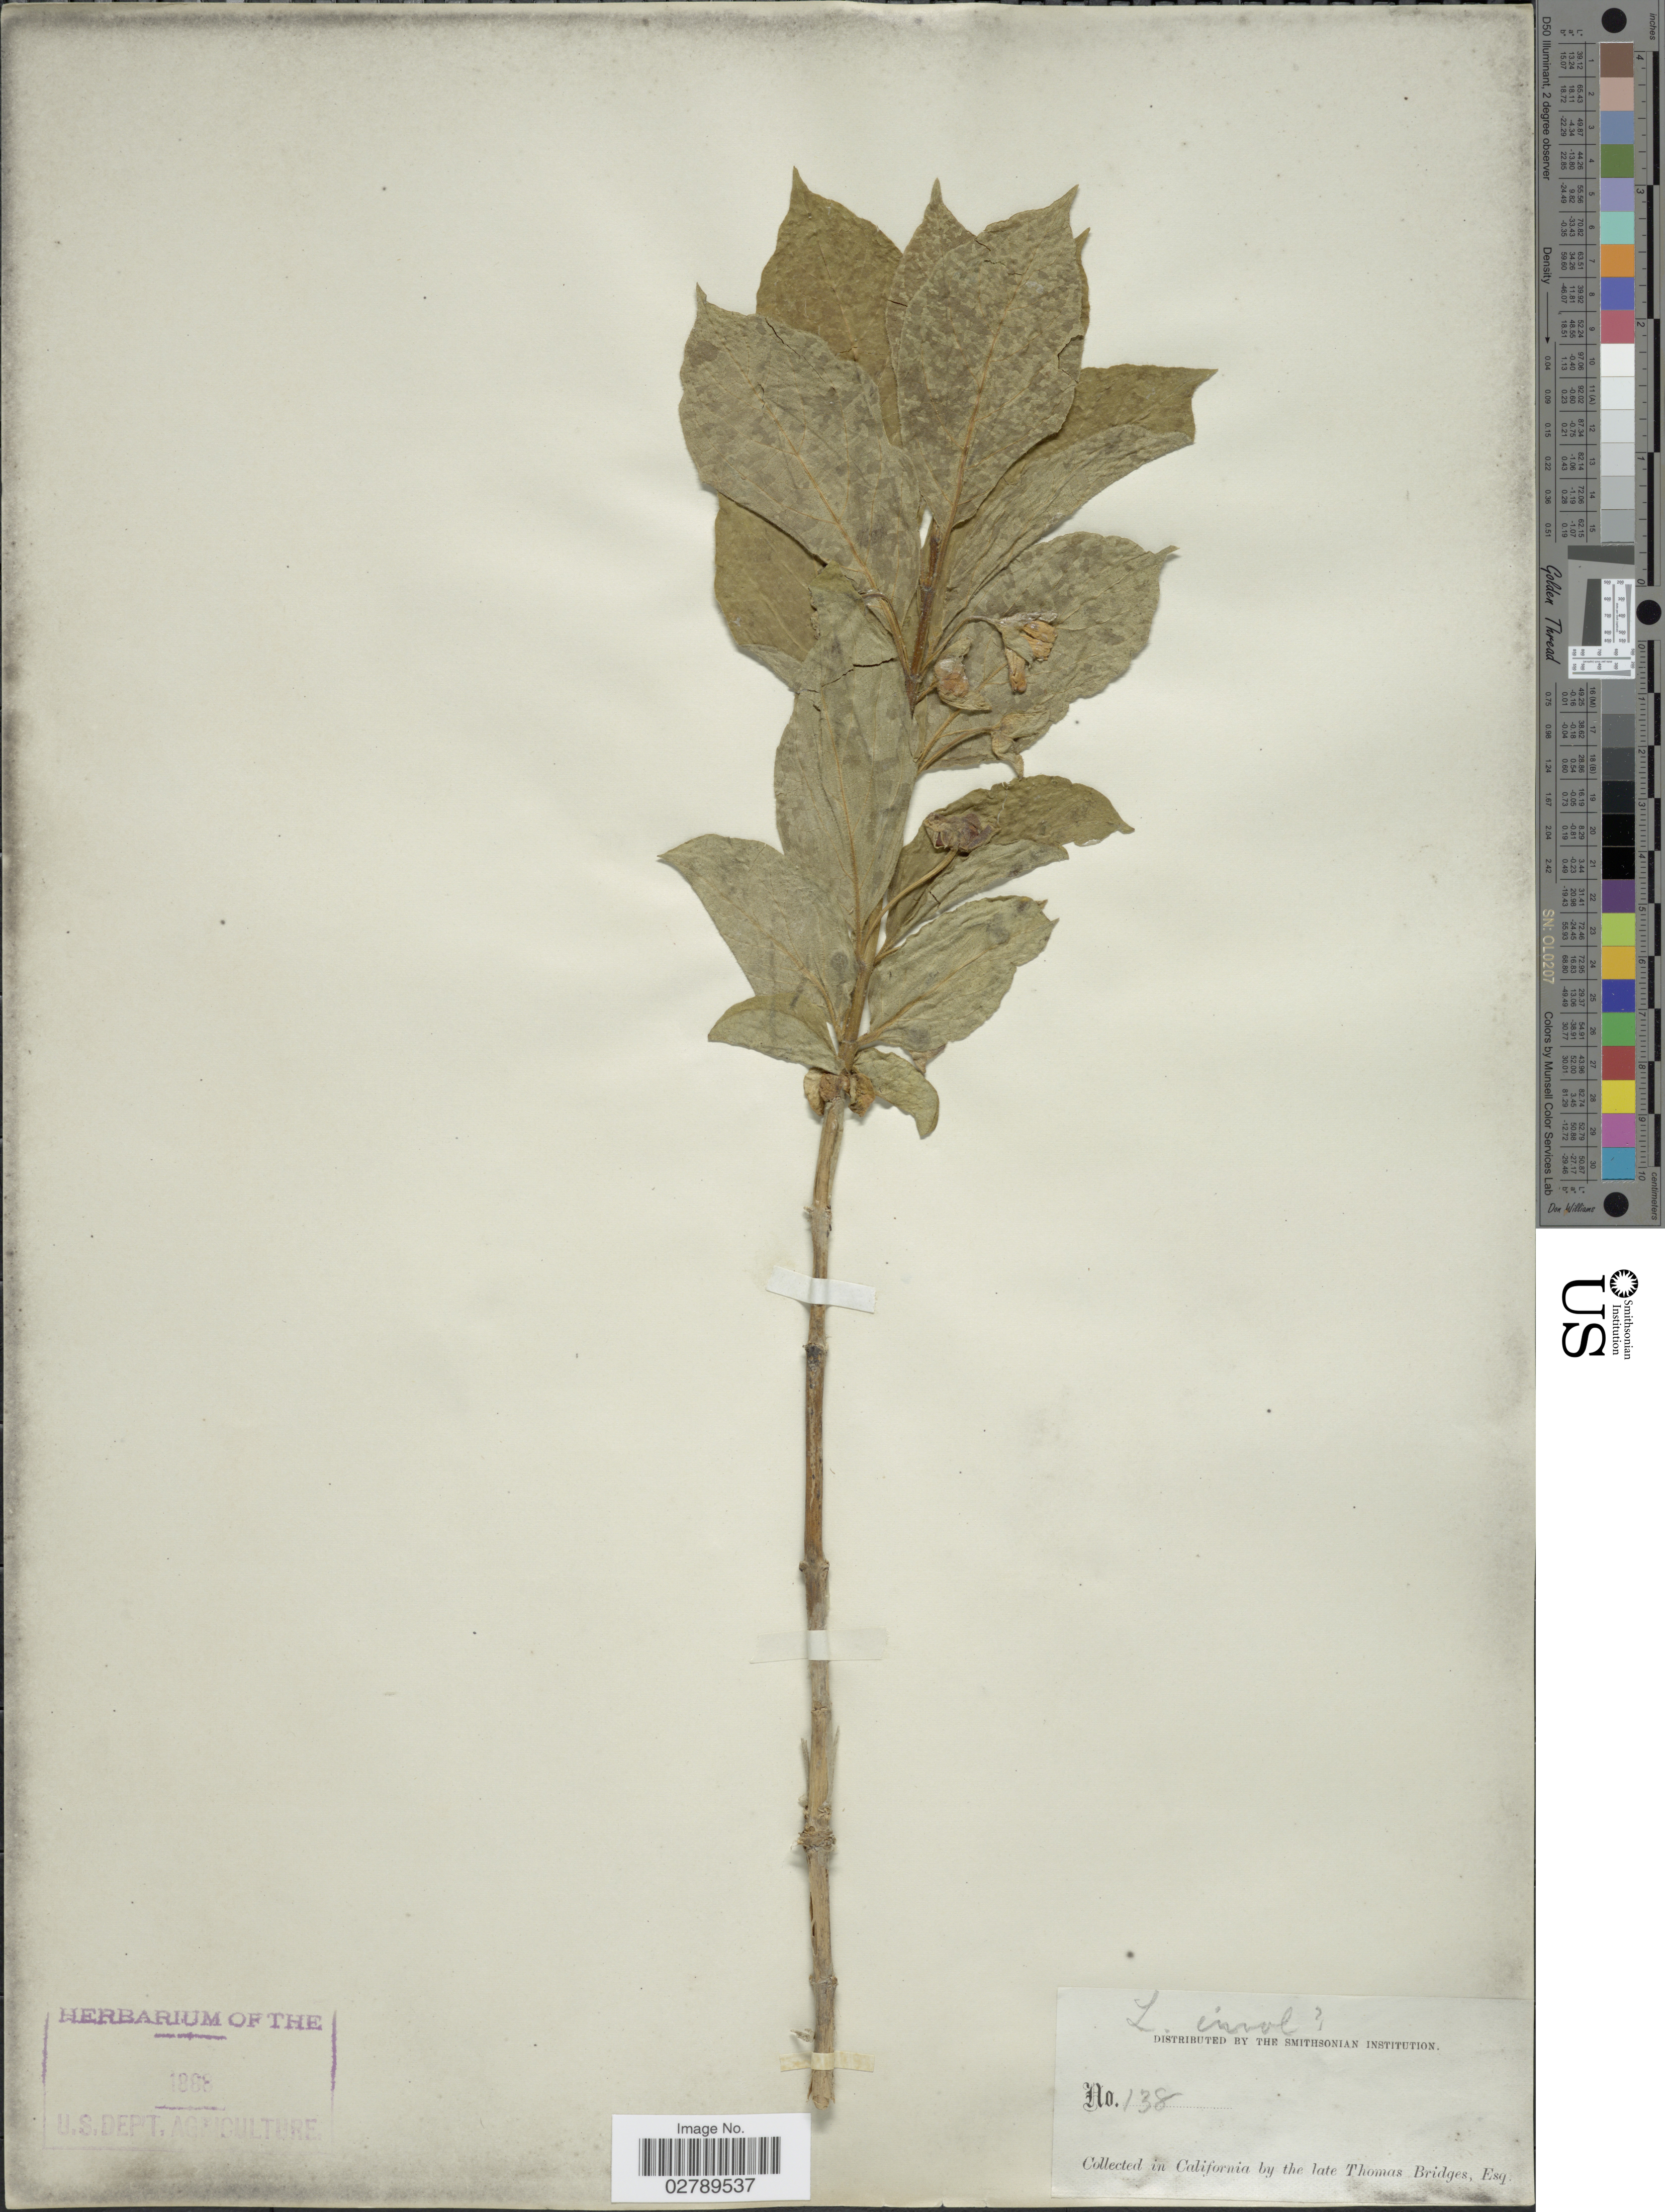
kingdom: Plantae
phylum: Tracheophyta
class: Magnoliopsida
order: Dipsacales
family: Caprifoliaceae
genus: Lonicera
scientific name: Lonicera involucrata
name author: (Richardson) Banks ex Spreng.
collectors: T. Bridges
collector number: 138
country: United States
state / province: California